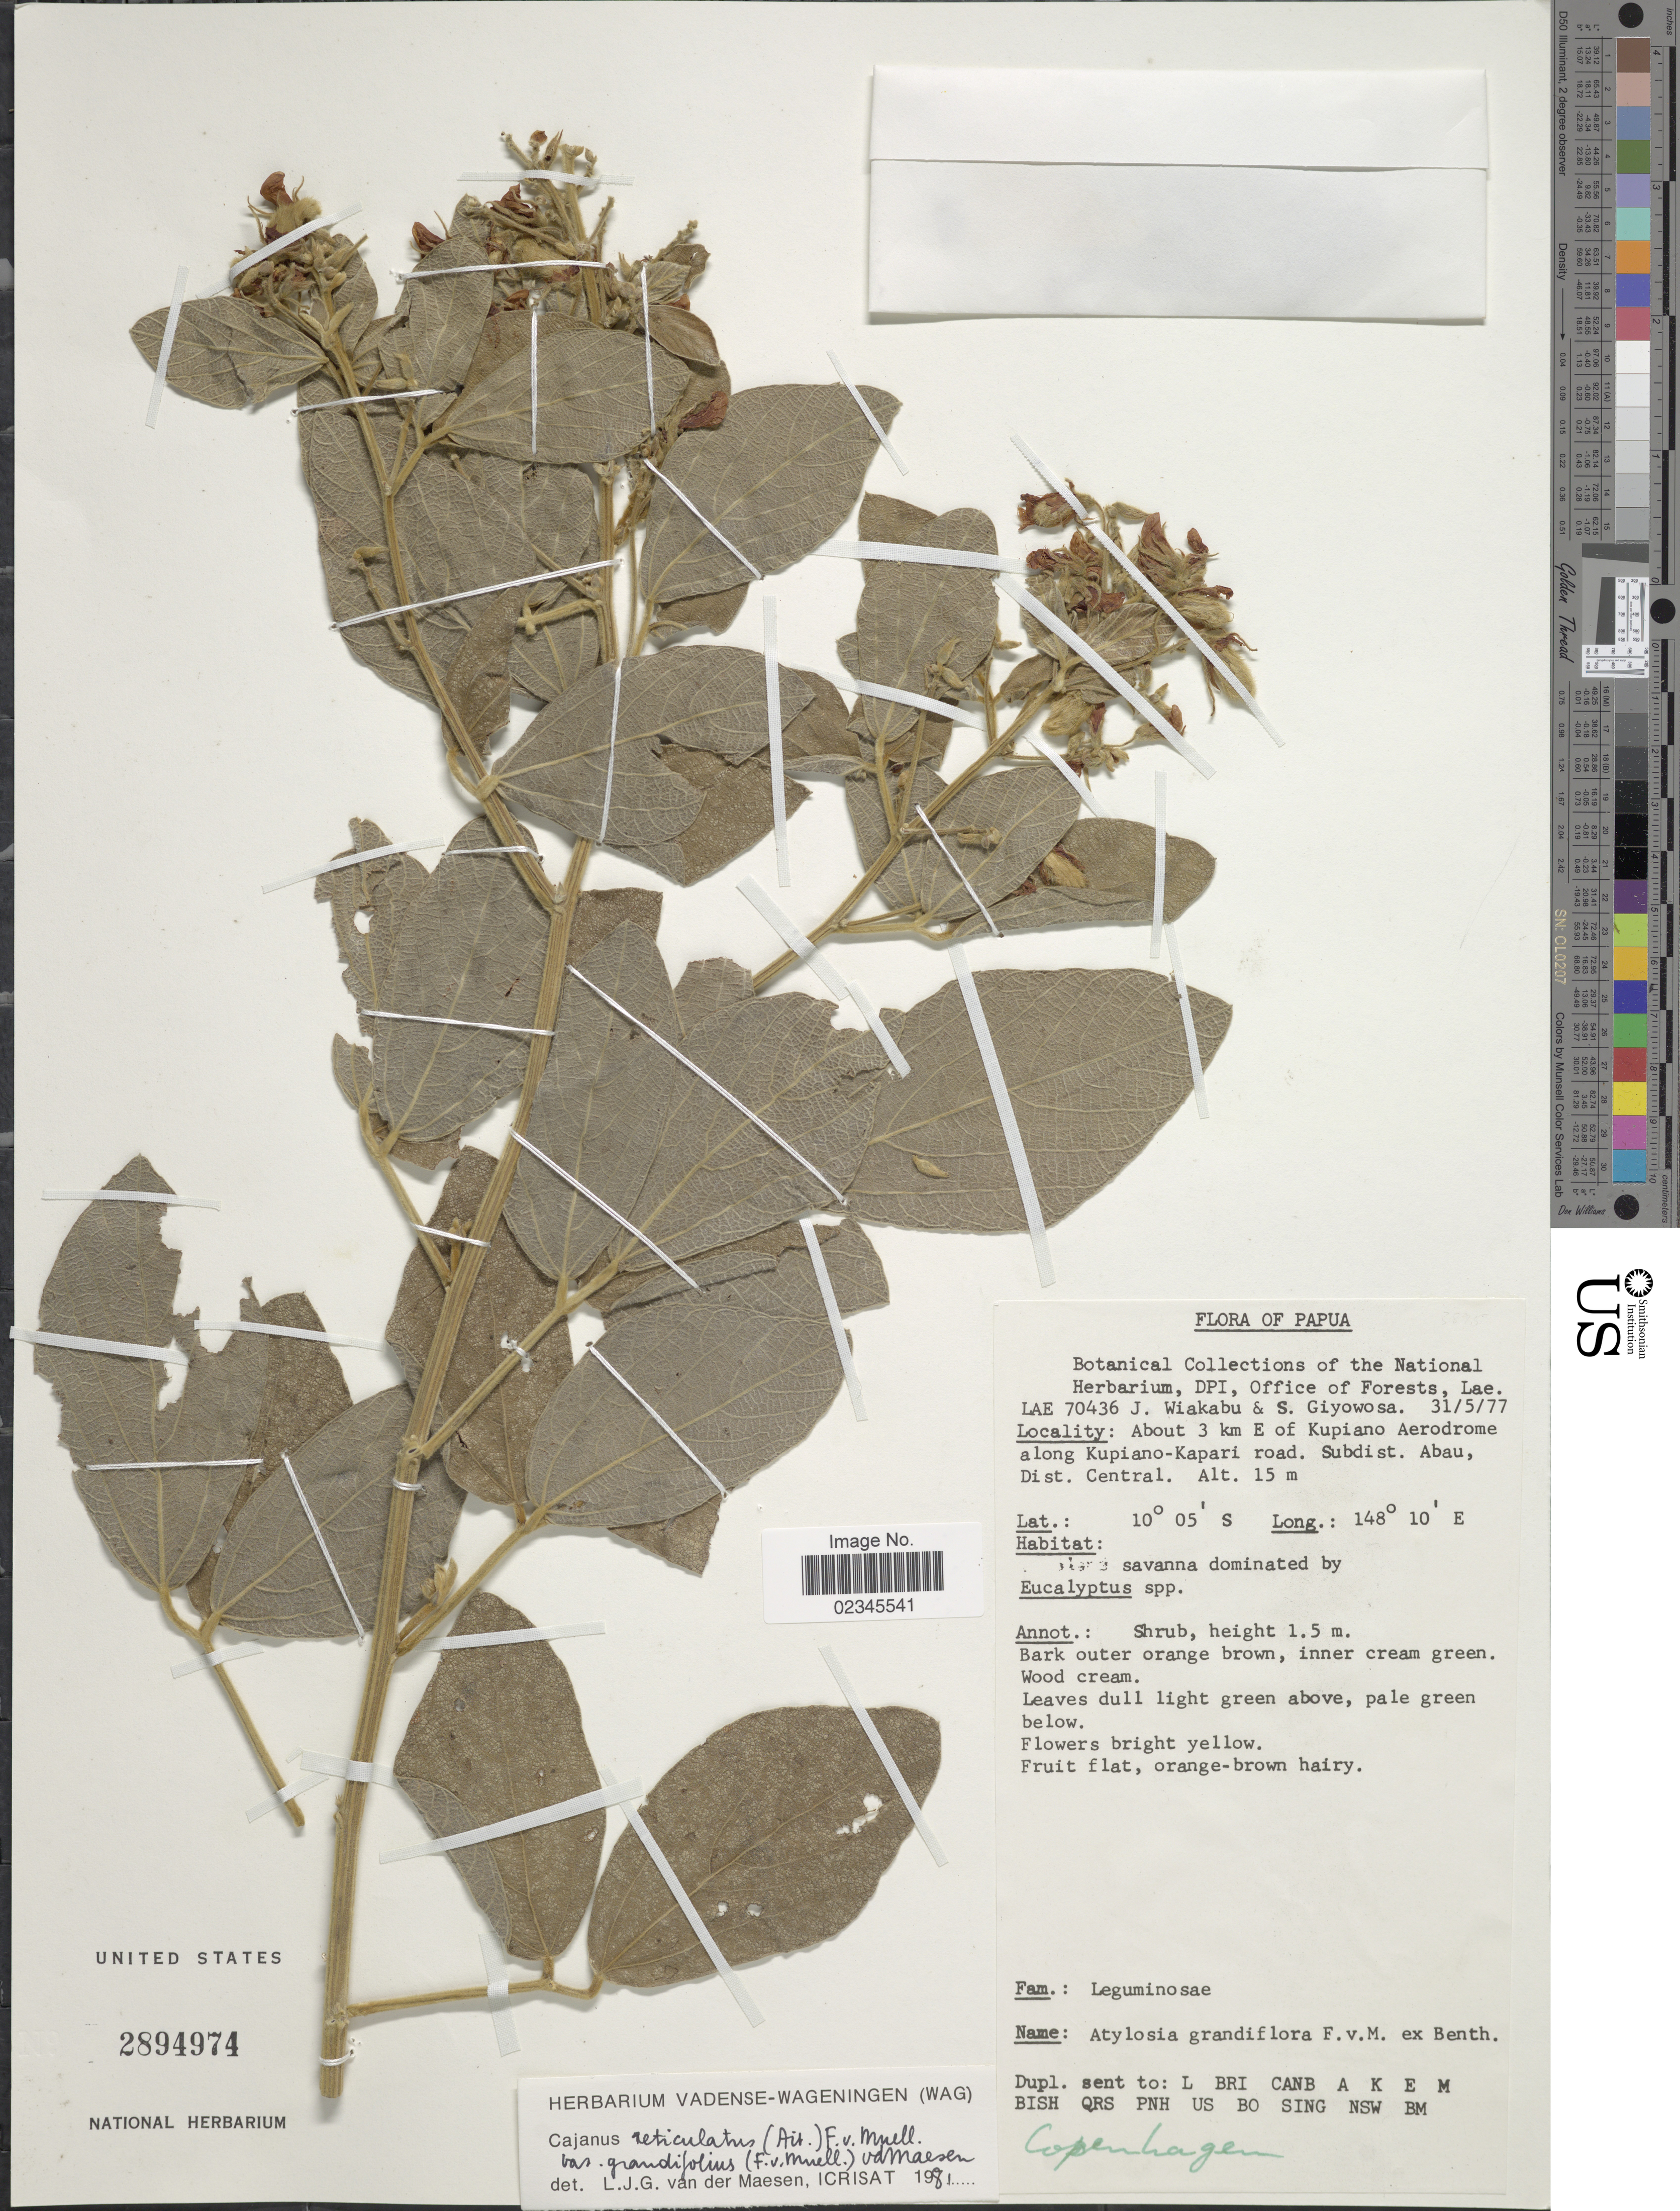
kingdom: Plantae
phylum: Tracheophyta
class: Magnoliopsida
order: Fabales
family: Fabaceae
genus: Cajanus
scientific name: Cajanus reticulatus var. grandifolius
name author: (F. Muell.) Maesen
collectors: J. Wiakabu & S. Giyowosa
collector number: LAE 70436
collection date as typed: Transcribed d/m/y: 31/5/77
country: Papua New Guinea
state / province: Central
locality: Papua. About 3 km E of Kupiano Aerodrome along Kupiano-Kapari road. Subdist. Abau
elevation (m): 15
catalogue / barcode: US 2894974